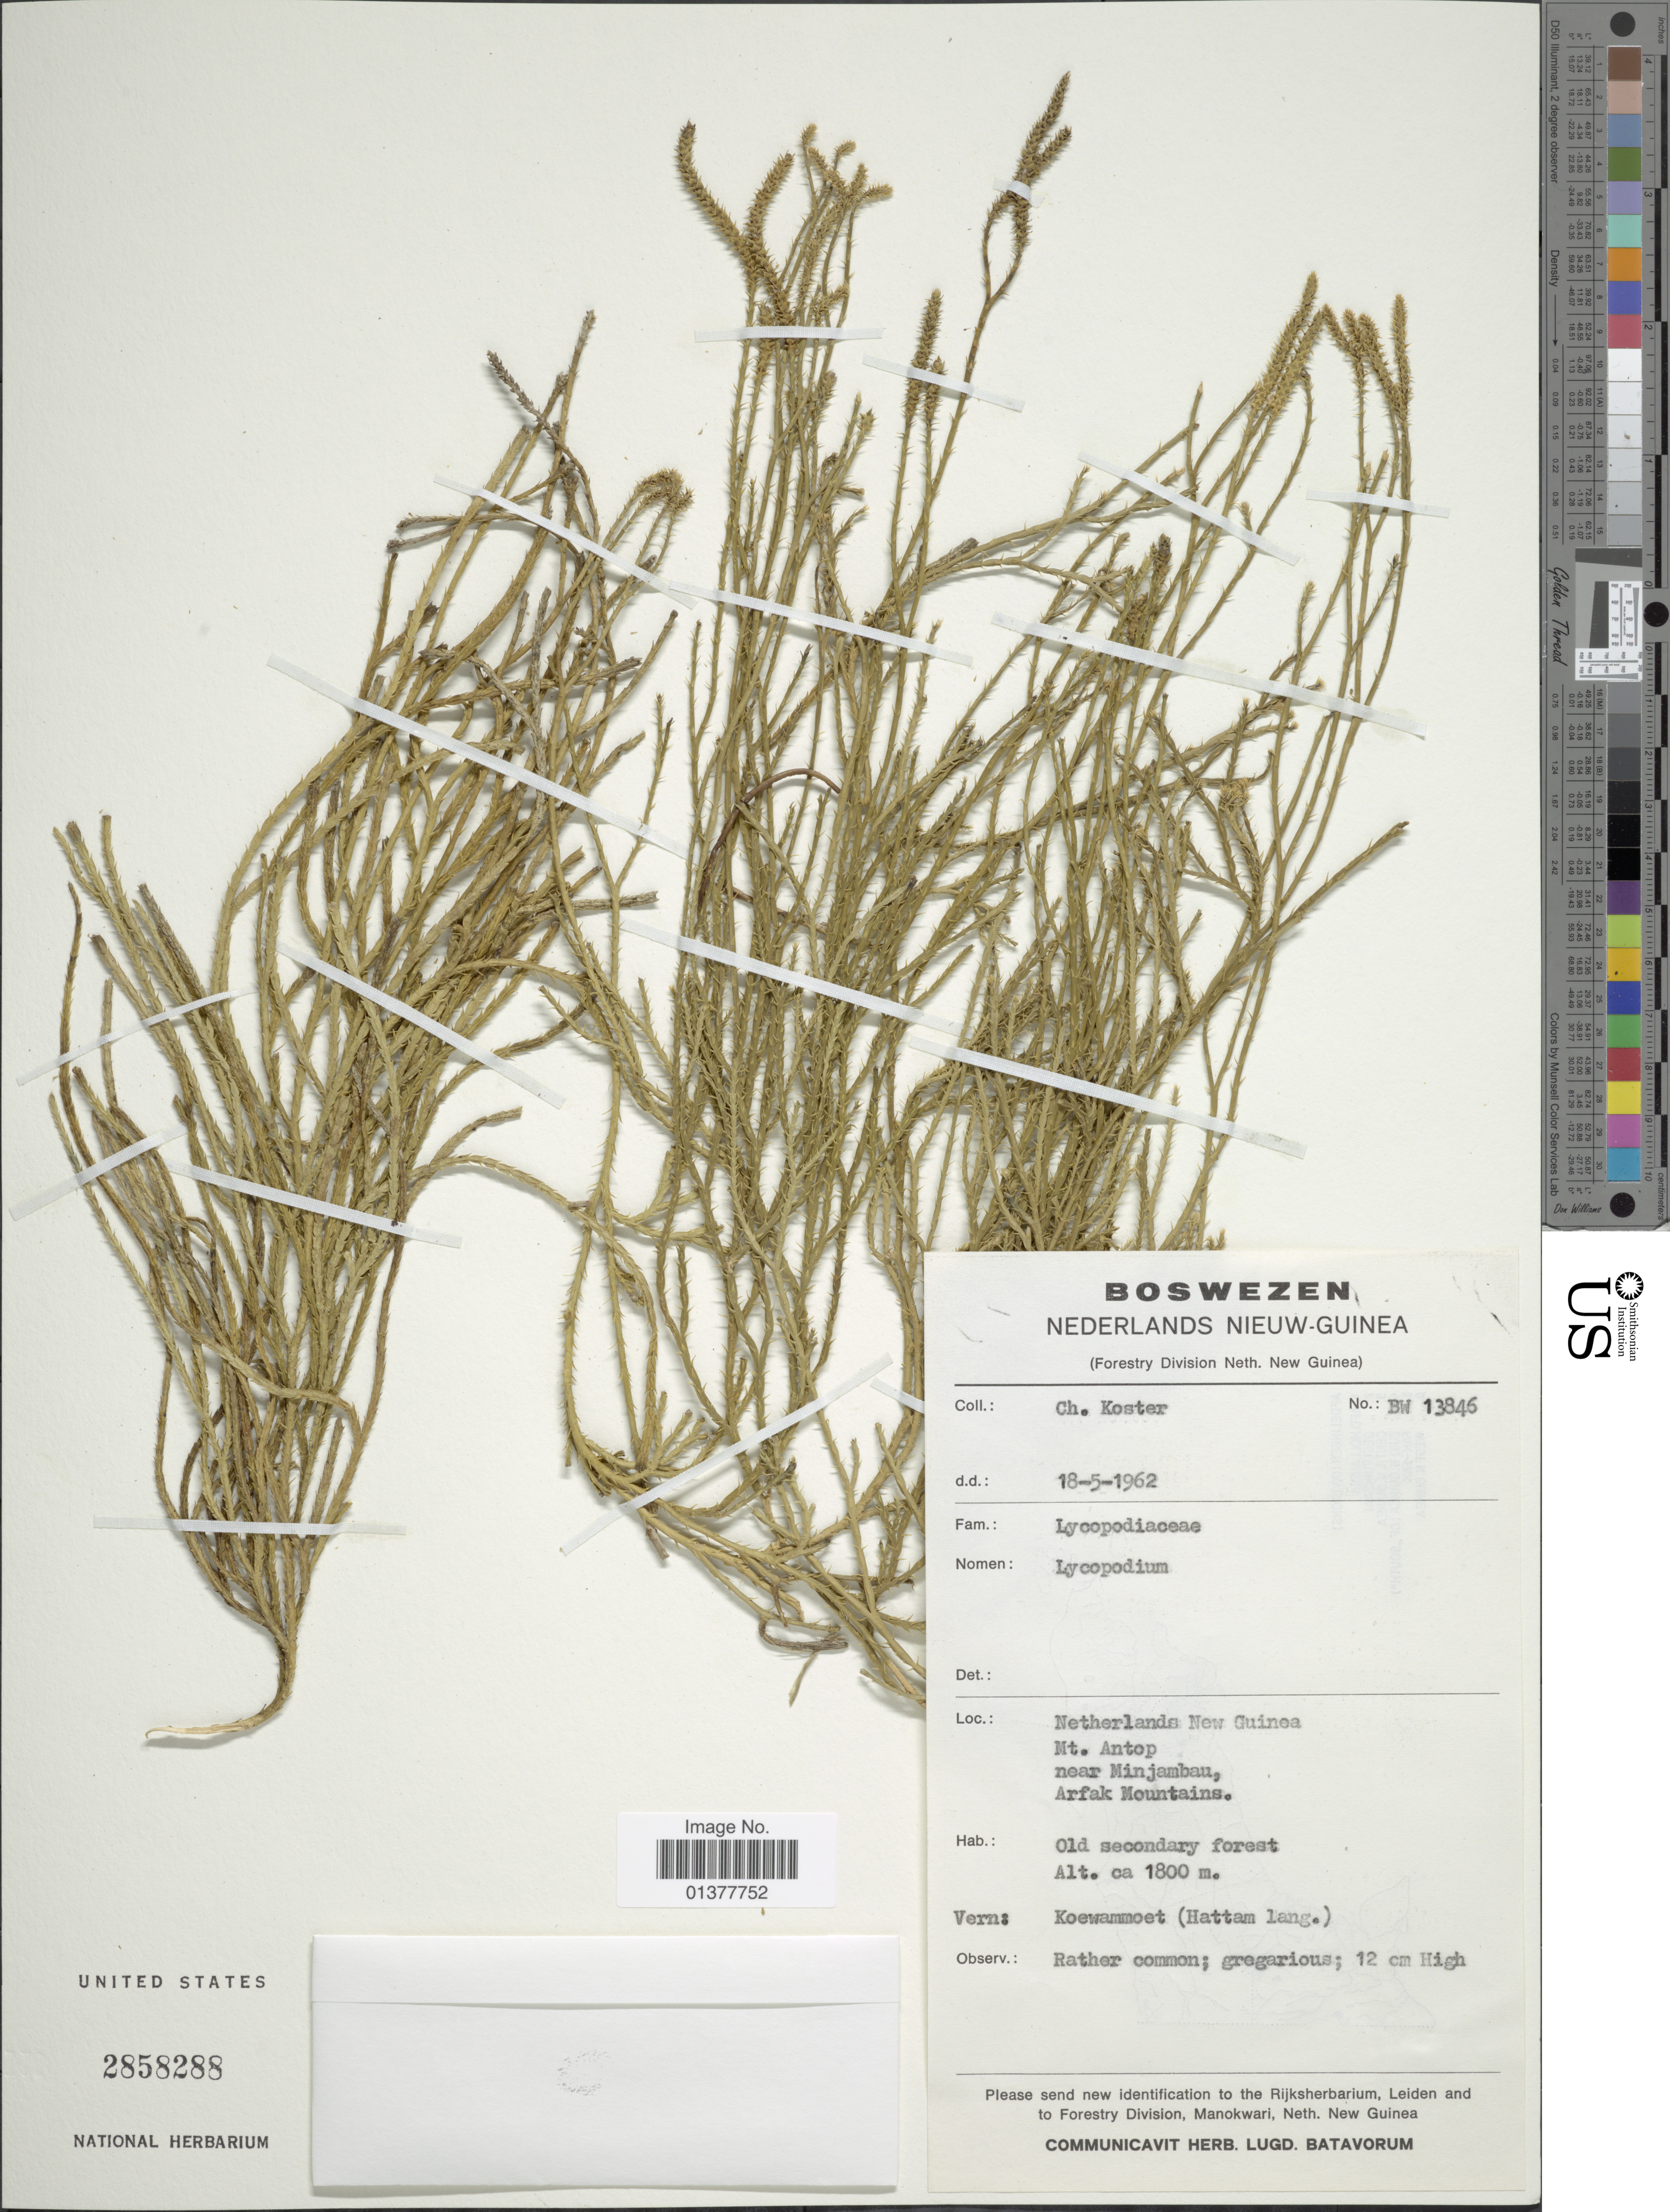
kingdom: Plantae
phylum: Tracheophyta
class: Lycopodiopsida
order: Lycopodiales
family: Lycopodiaceae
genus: Diphasiastrum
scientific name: Diphasiastrum complanatum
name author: (L.) Holub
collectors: C. Koster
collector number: BW13846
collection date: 1962-05-18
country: Indonesia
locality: Mt. Antop near Minjambau, Arfak Mountains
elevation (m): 1800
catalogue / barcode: US 2858288